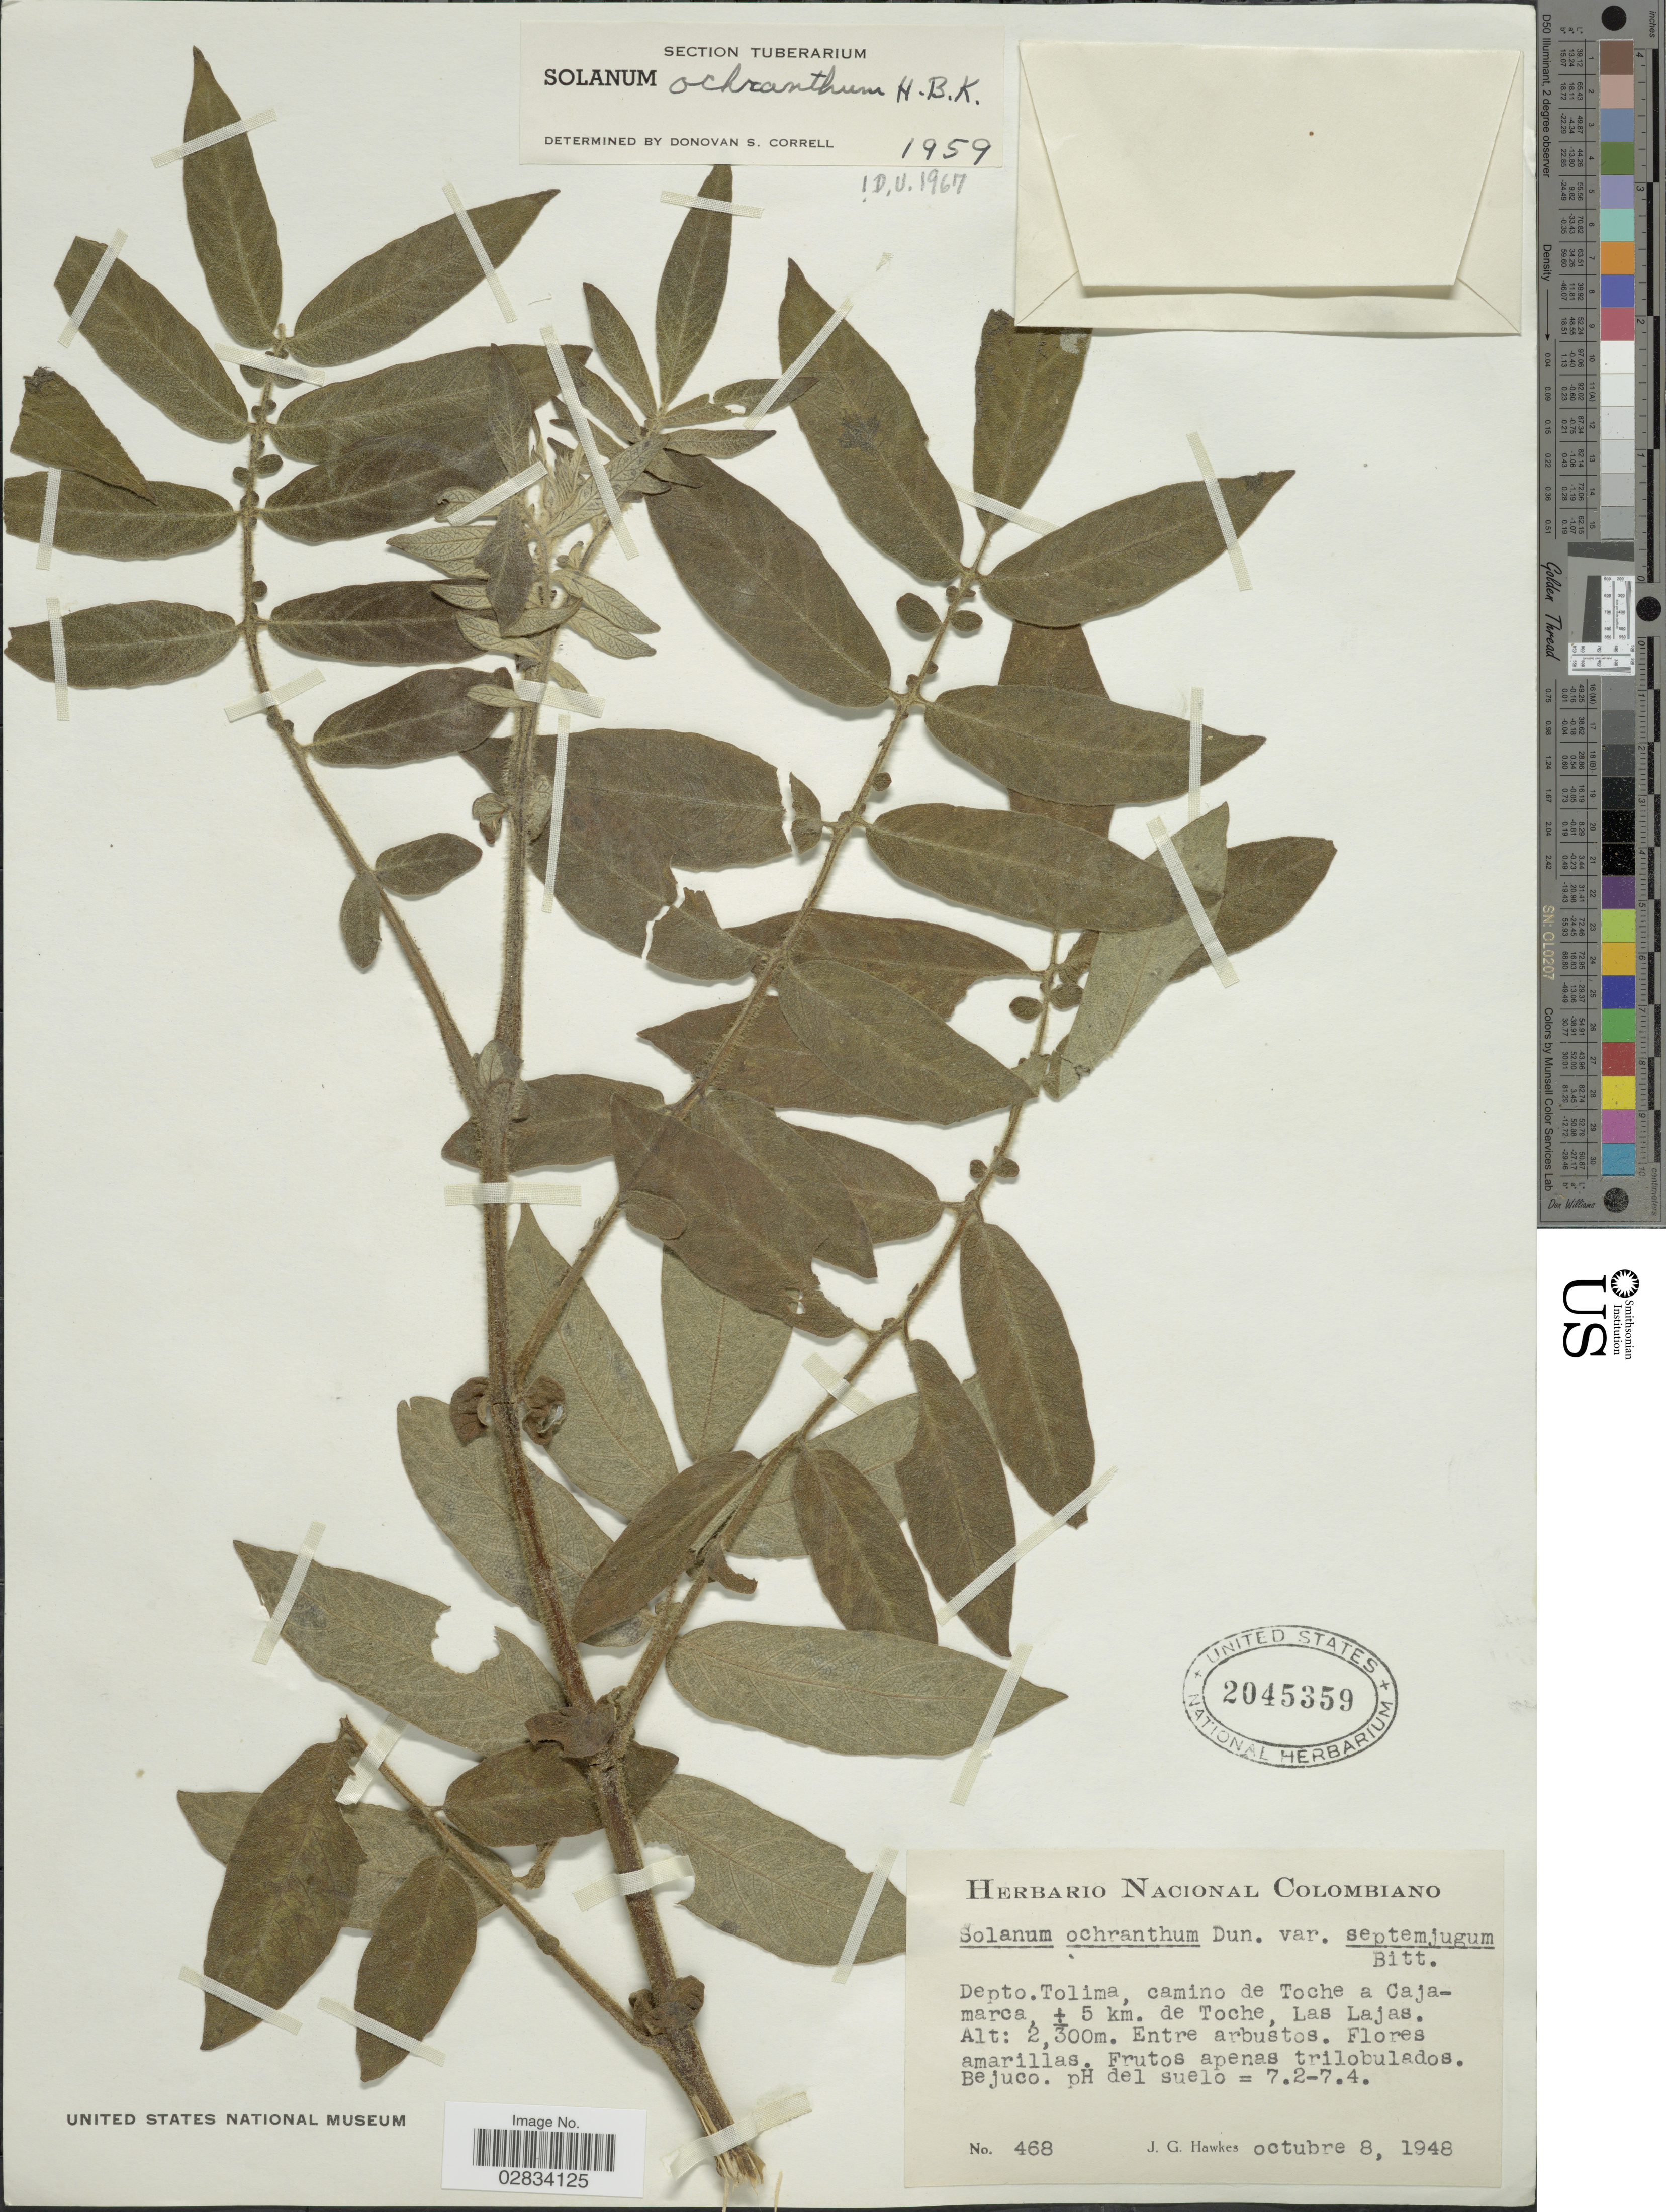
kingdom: Plantae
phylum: Tracheophyta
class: Magnoliopsida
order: Solanales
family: Solanaceae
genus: Solanum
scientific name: Solanum ochranthum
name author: Dunal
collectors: J. Hawkes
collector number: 468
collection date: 1948-10-08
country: Colombia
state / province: Tolima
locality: Depto. Tolima, camino de Toche a Cajamarca, ±5 km. de Toche, Las Lajas.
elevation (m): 2300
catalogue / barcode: US 2045359